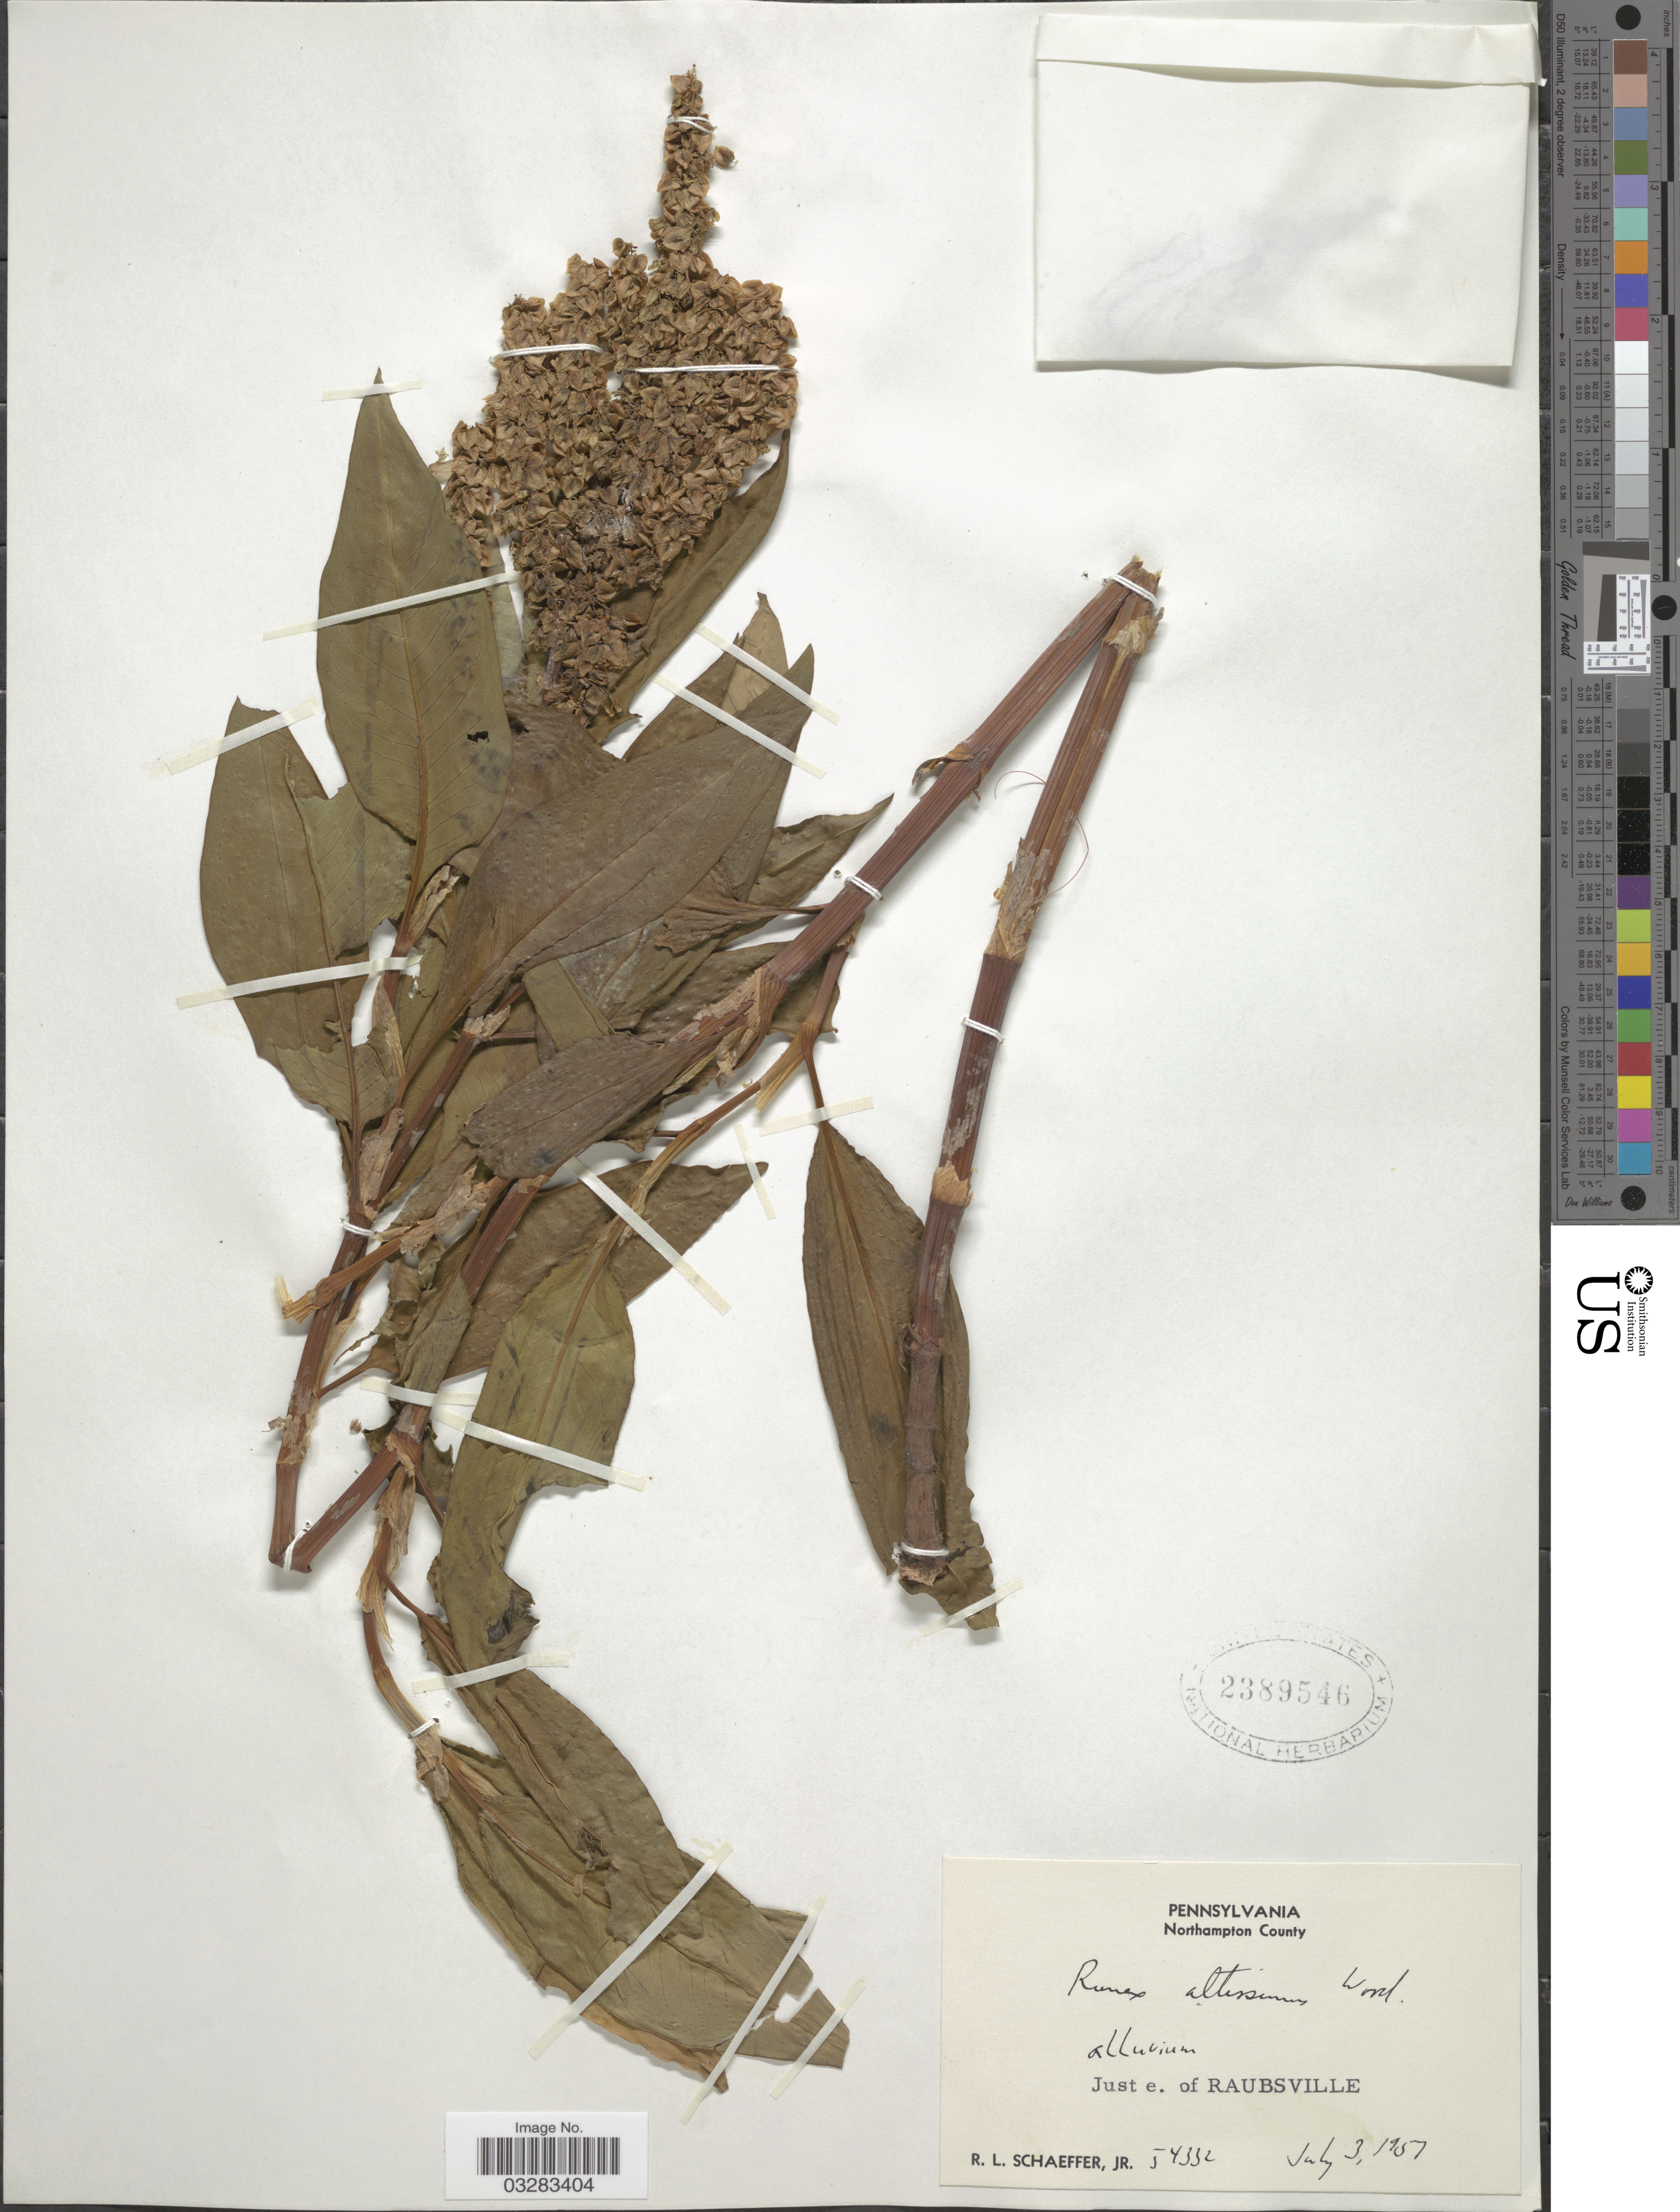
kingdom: Plantae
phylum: Tracheophyta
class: Magnoliopsida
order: Caryophyllales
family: Polygonaceae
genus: Rumex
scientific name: Rumex altissimus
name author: Alph. Wood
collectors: R. L. Schaeffer Jr.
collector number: J4332*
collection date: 1957-07-03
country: United States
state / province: Pennsylvania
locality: Northampton County. Alluvium. Just e. of Raubsville.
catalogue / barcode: US 2389546